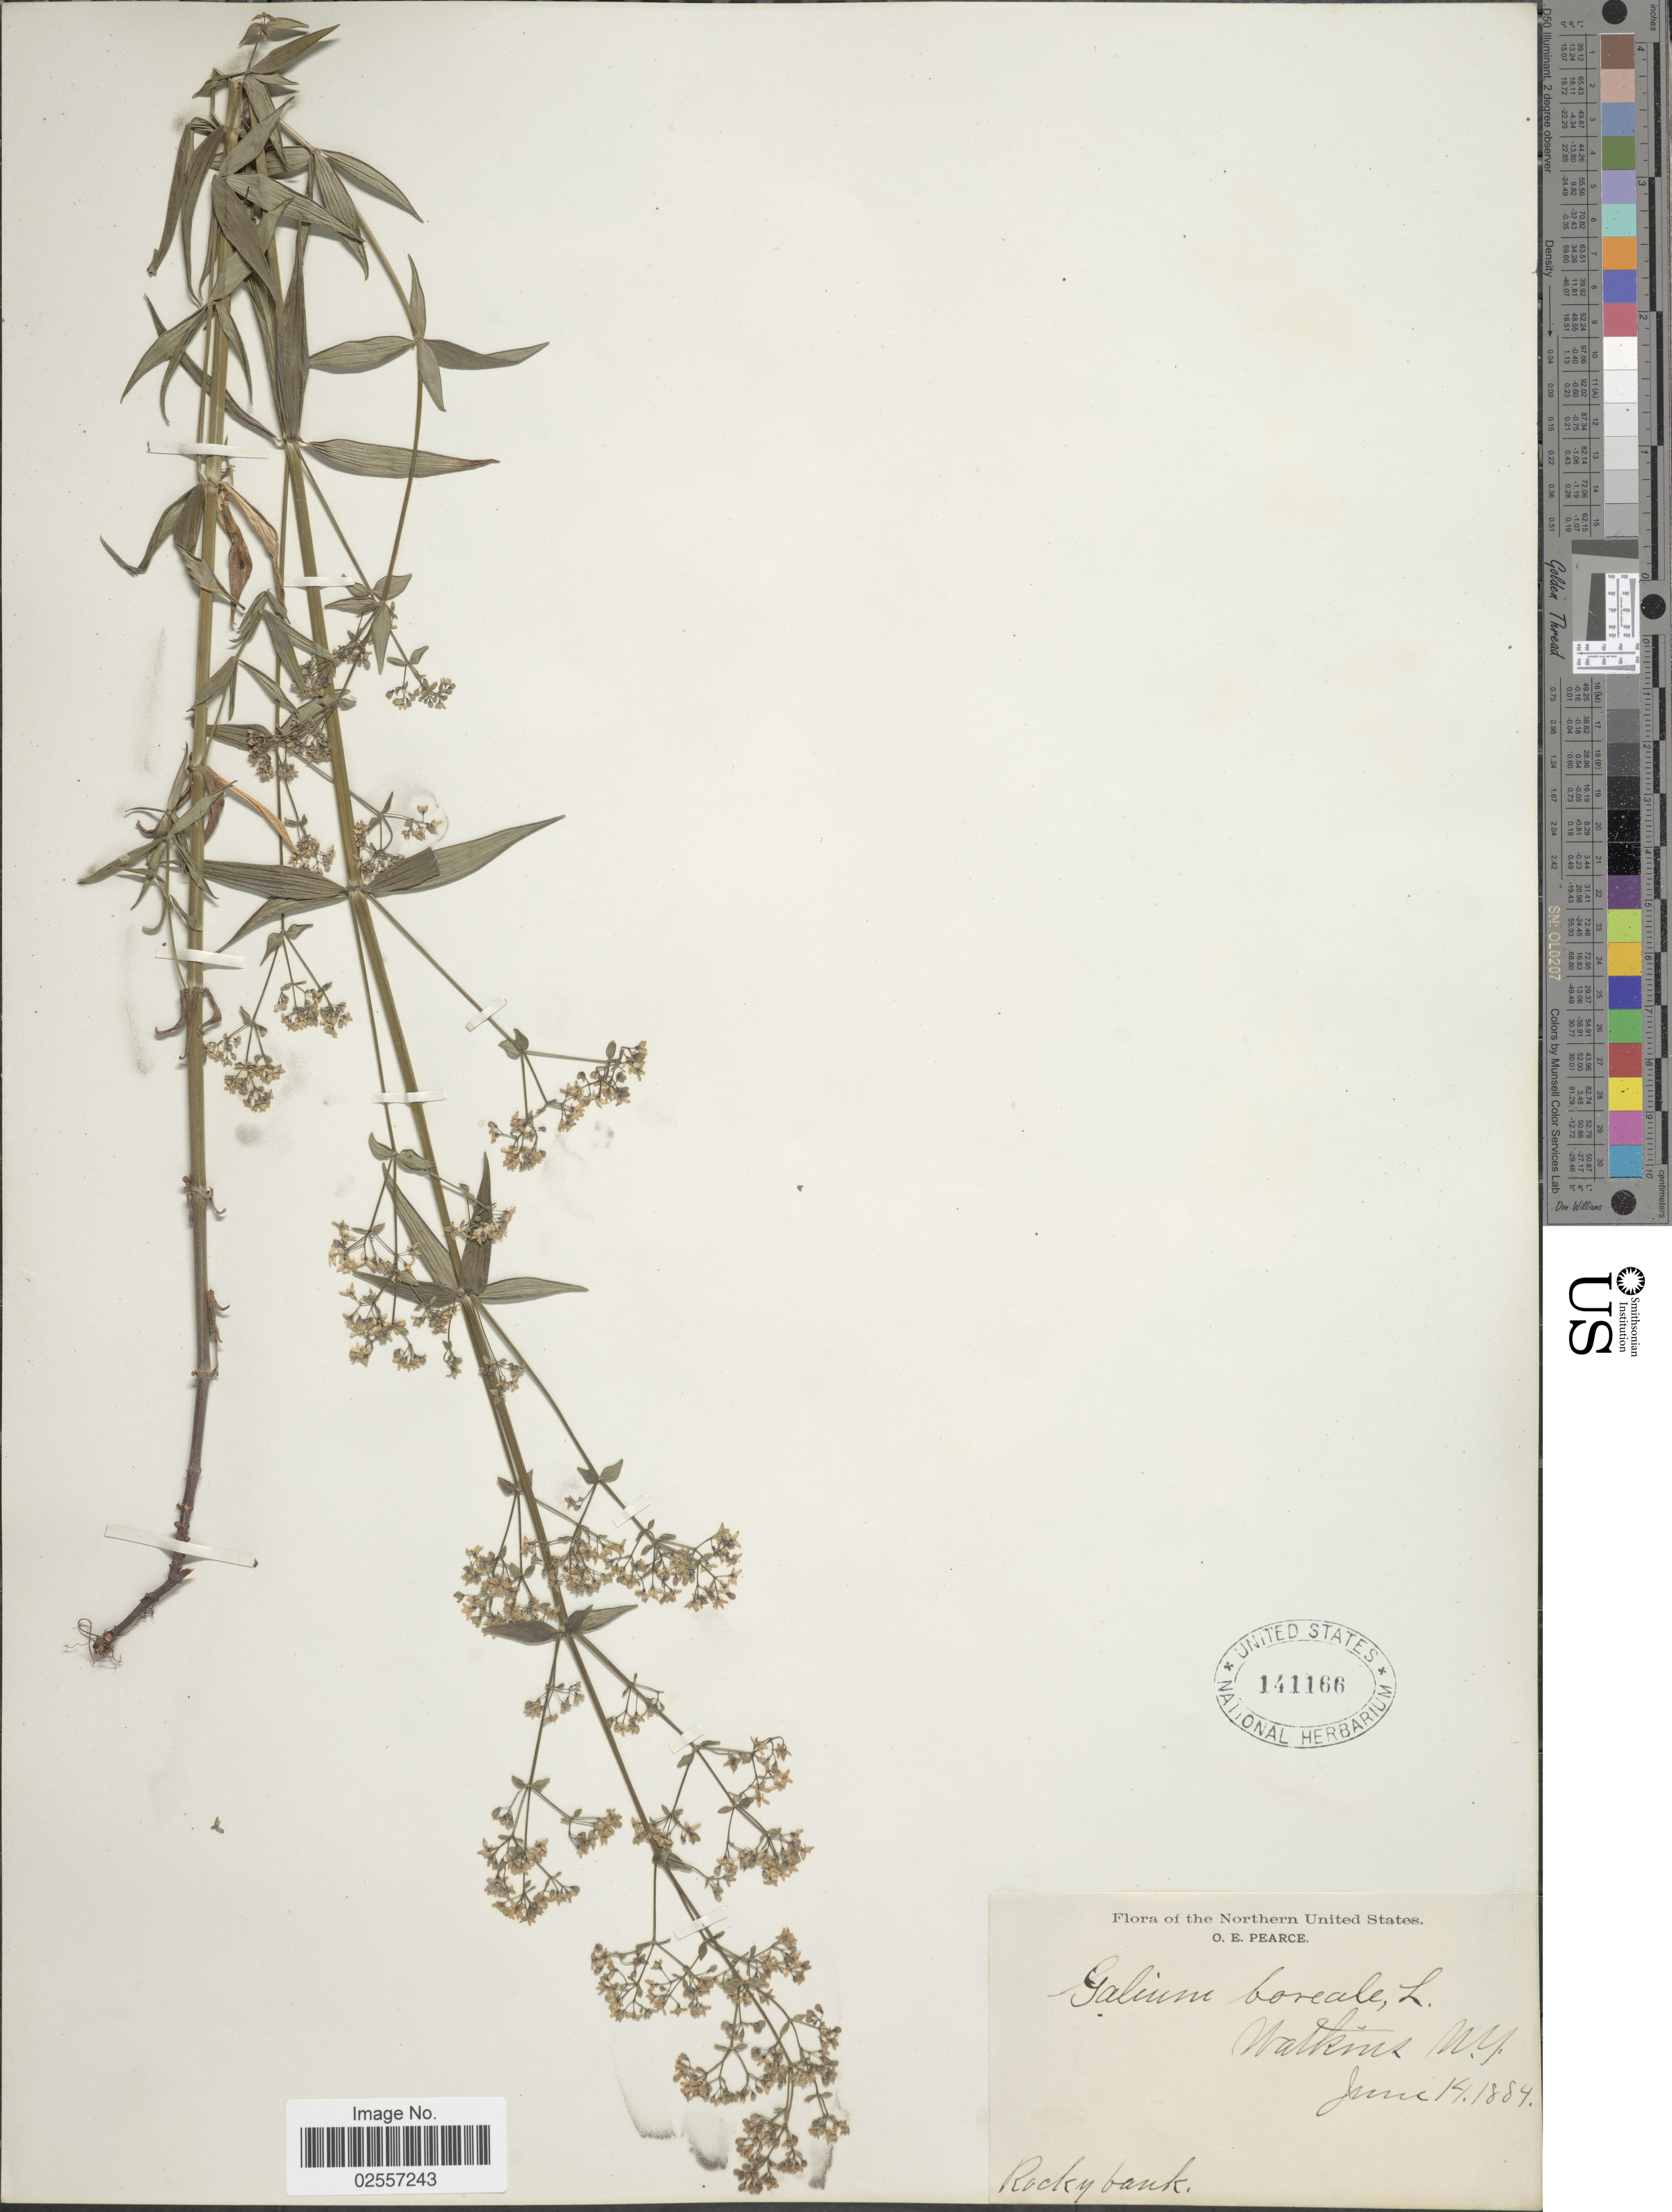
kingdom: Plantae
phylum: Tracheophyta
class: Magnoliopsida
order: Gentianales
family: Rubiaceae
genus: Galium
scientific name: Galium boreale L.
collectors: O. E. Pearce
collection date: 1884-06-14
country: United States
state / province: New York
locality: Northern United States. Watkins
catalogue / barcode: US 141166